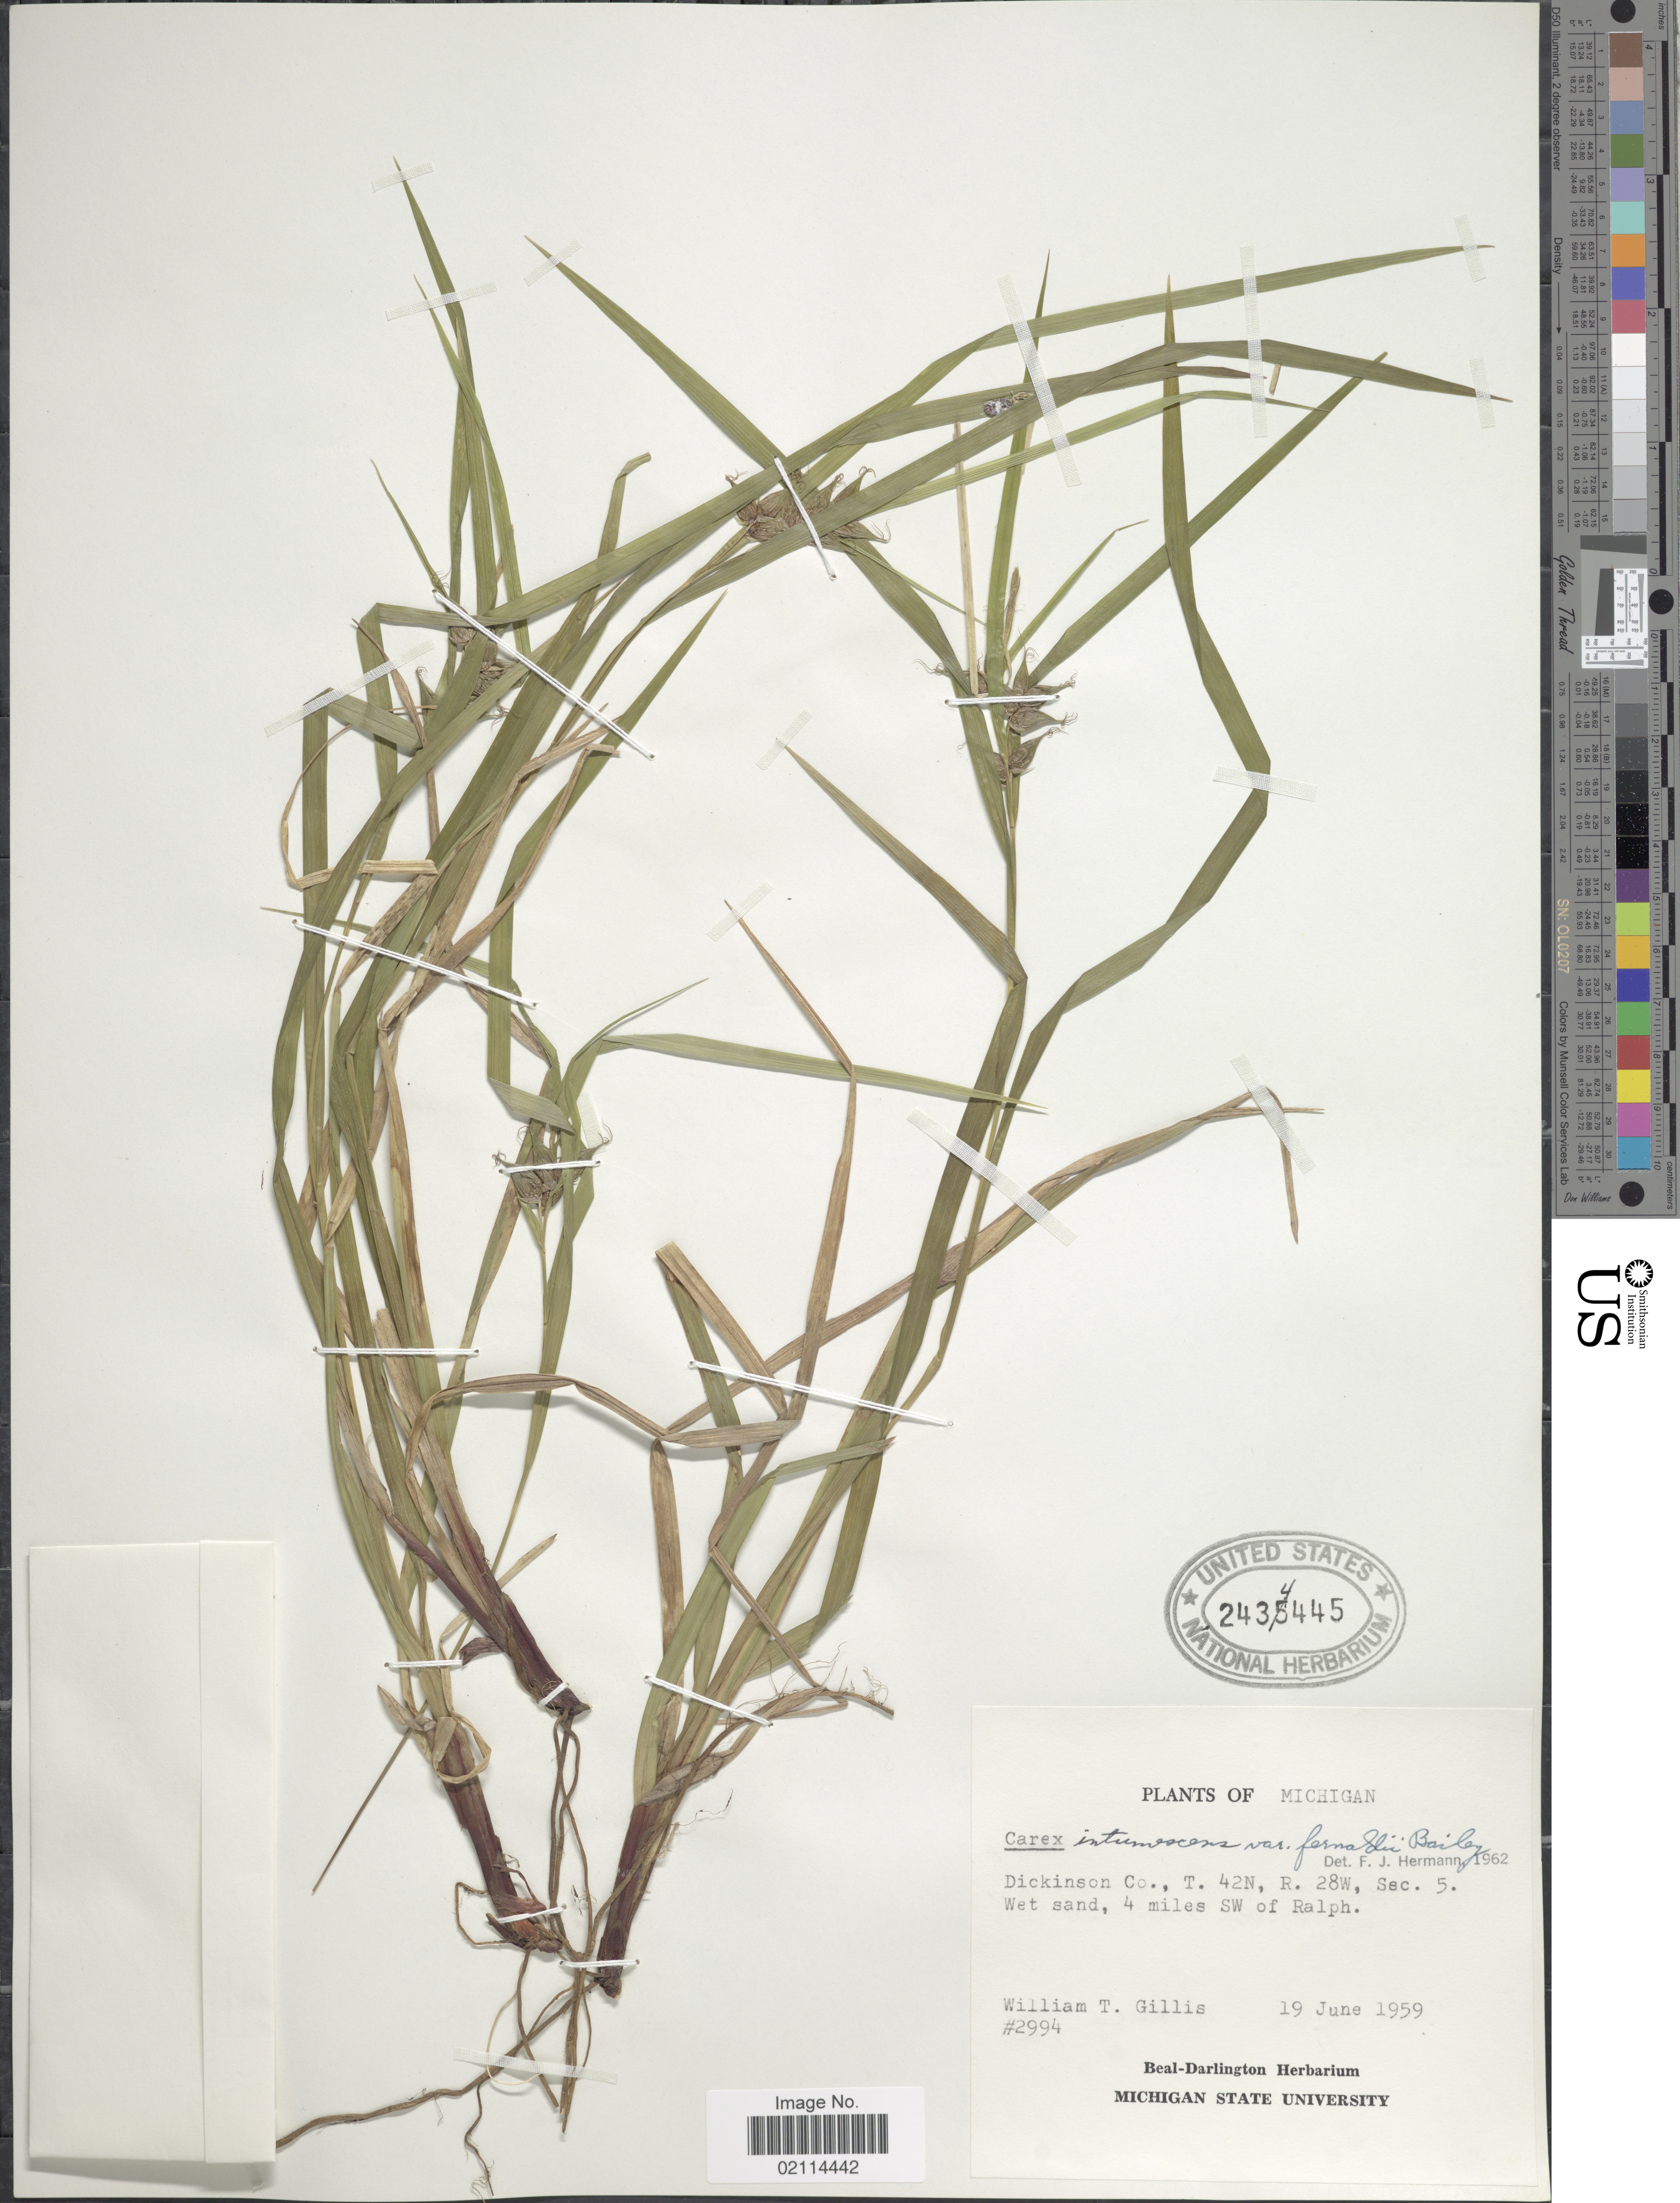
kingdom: Plantae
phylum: Tracheophyta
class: Liliopsida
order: Poales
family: Cyperaceae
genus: Carex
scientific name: Carex intumescens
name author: Rudge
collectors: W. T. Gillis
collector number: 2994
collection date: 1959-06-19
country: United States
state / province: Michigan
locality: Dickinson Co., T.42N, R.28W, Sec.5, 4 miles SW of Ralph.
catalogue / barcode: US 2434445